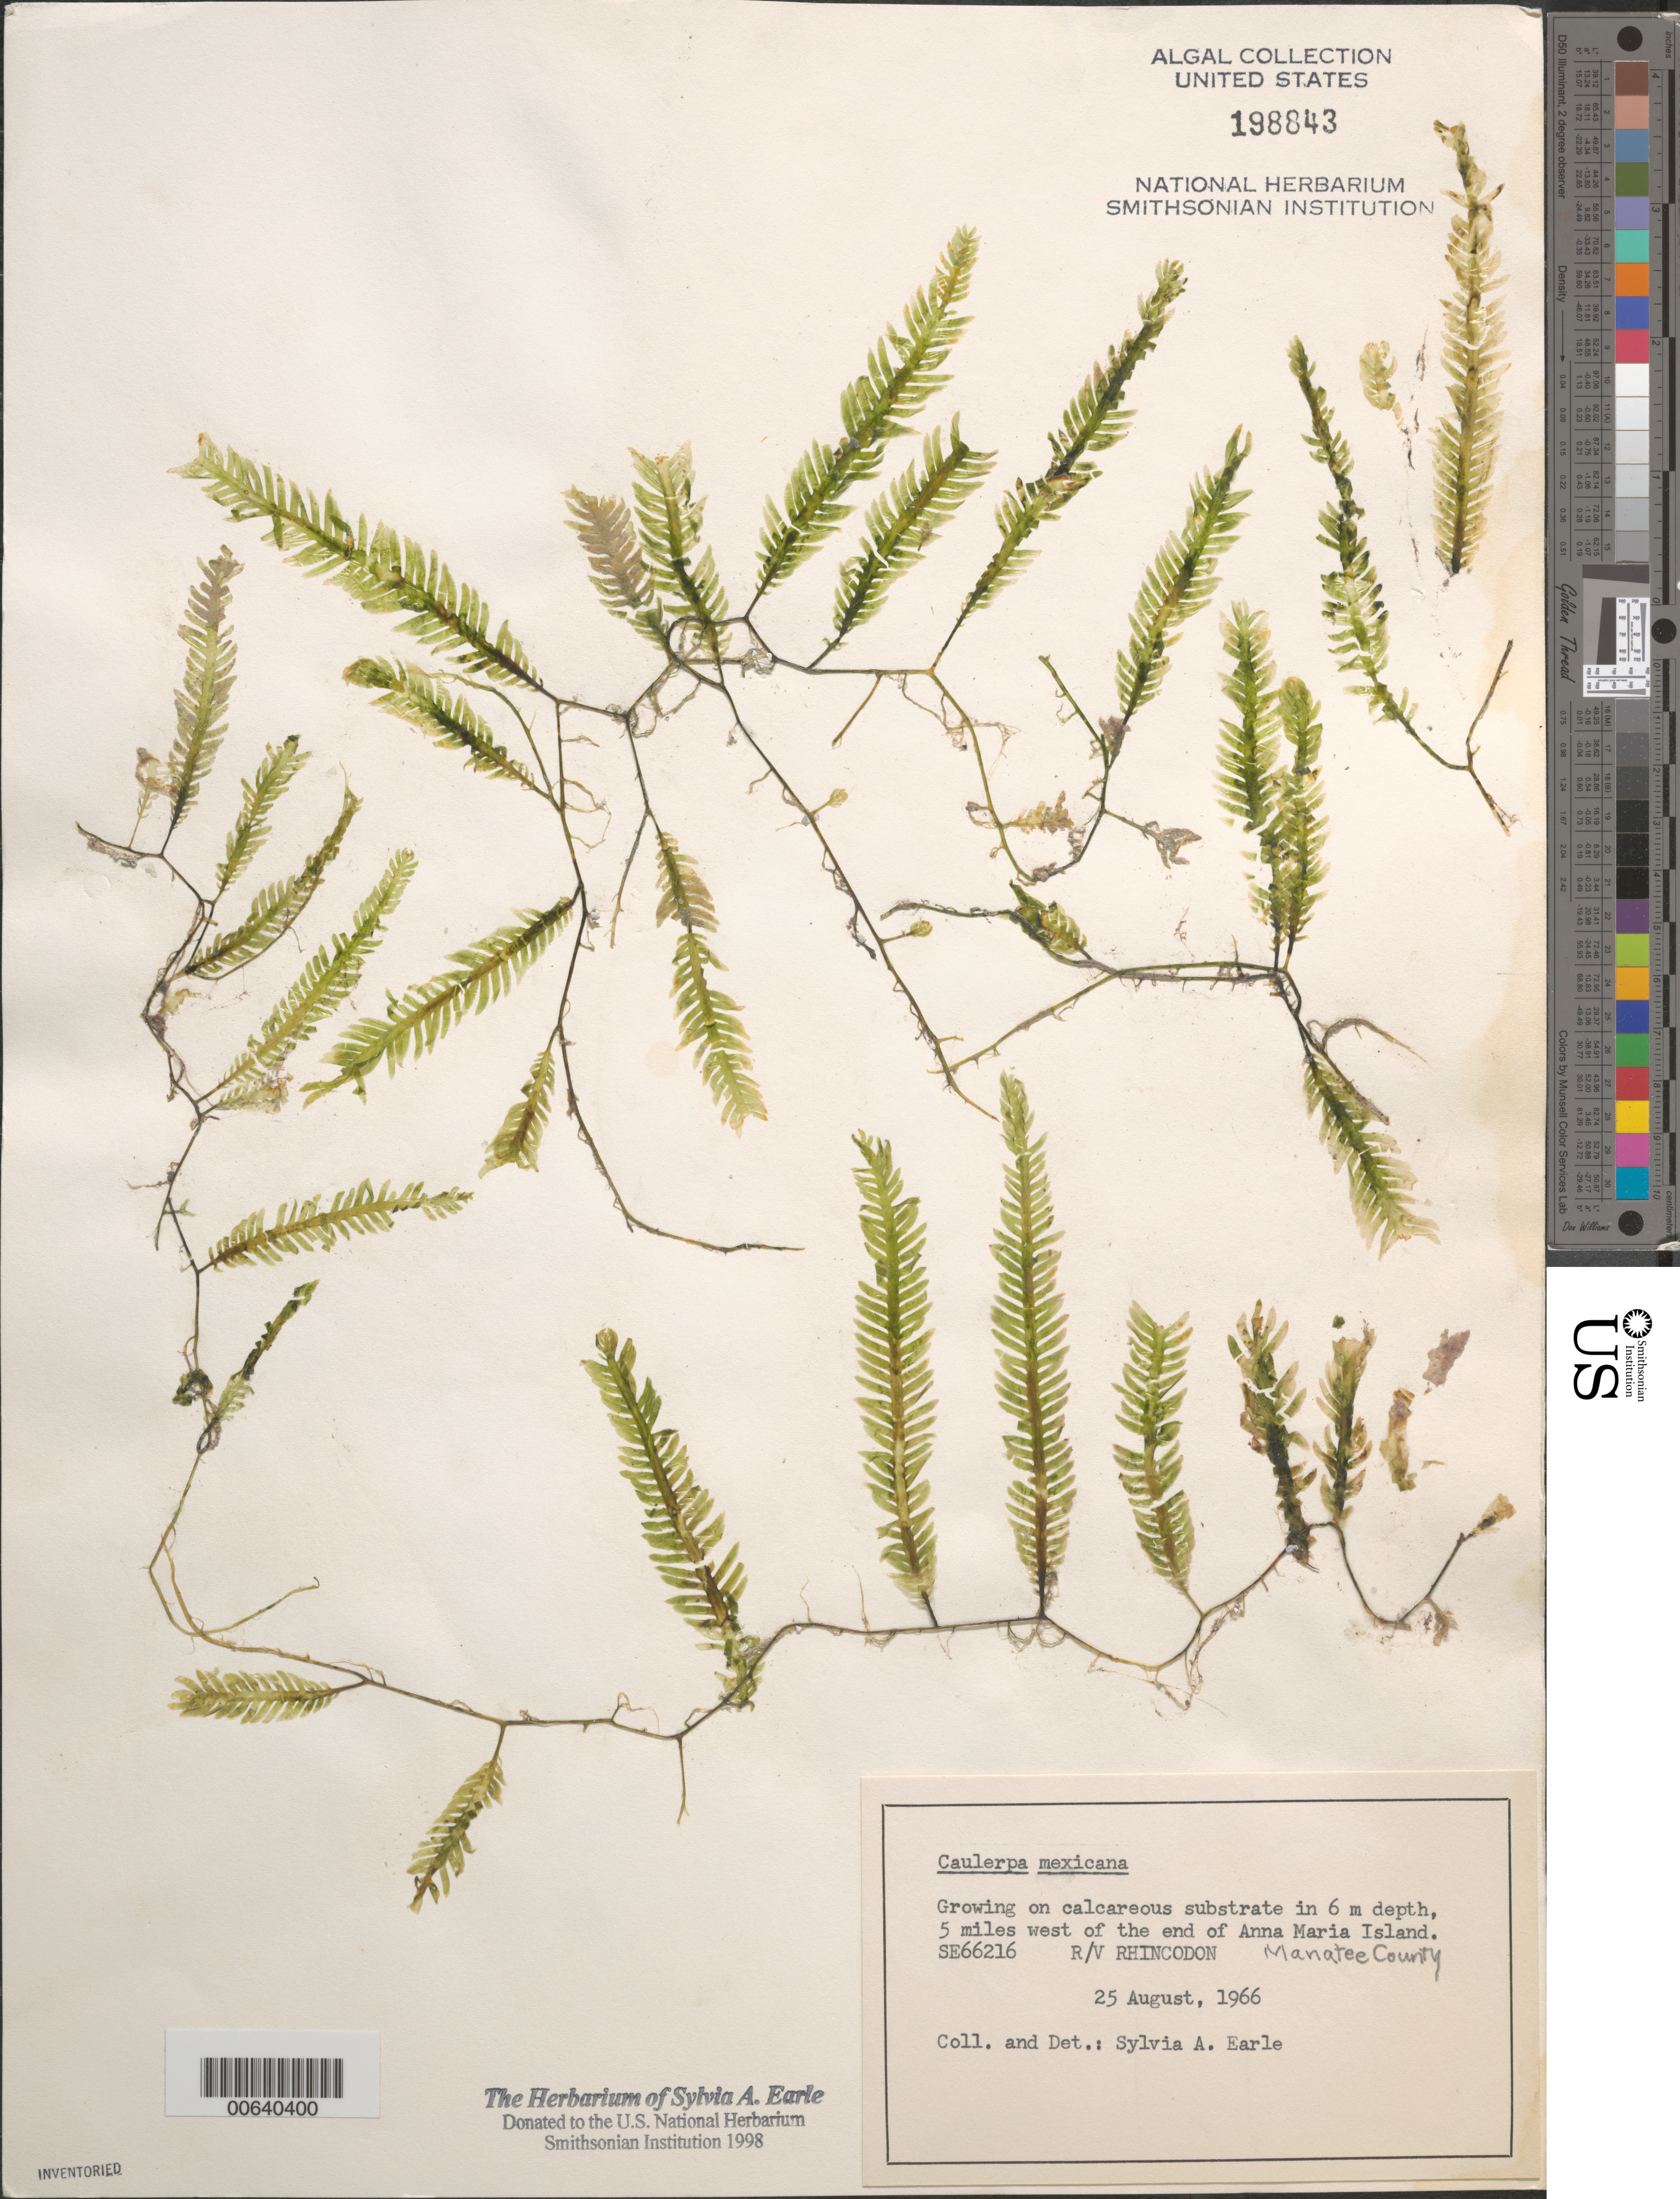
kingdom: Plantae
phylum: Chlorophyta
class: Ulvophyceae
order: Bryopsidales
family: Caulerpaceae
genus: Caulerpa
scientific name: Caulerpa mexicana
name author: Sond. ex Kütz.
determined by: Earle, S. A.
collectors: S. A. Earle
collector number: Se 66216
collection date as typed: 25 Aug 1966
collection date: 1966-08-25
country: United States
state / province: Florida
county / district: Manatee County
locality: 5 miles west of Anna Maria Key (Island), off Tampa Bay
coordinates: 27 29.4'N, 82 47.5'W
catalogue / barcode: US 198843